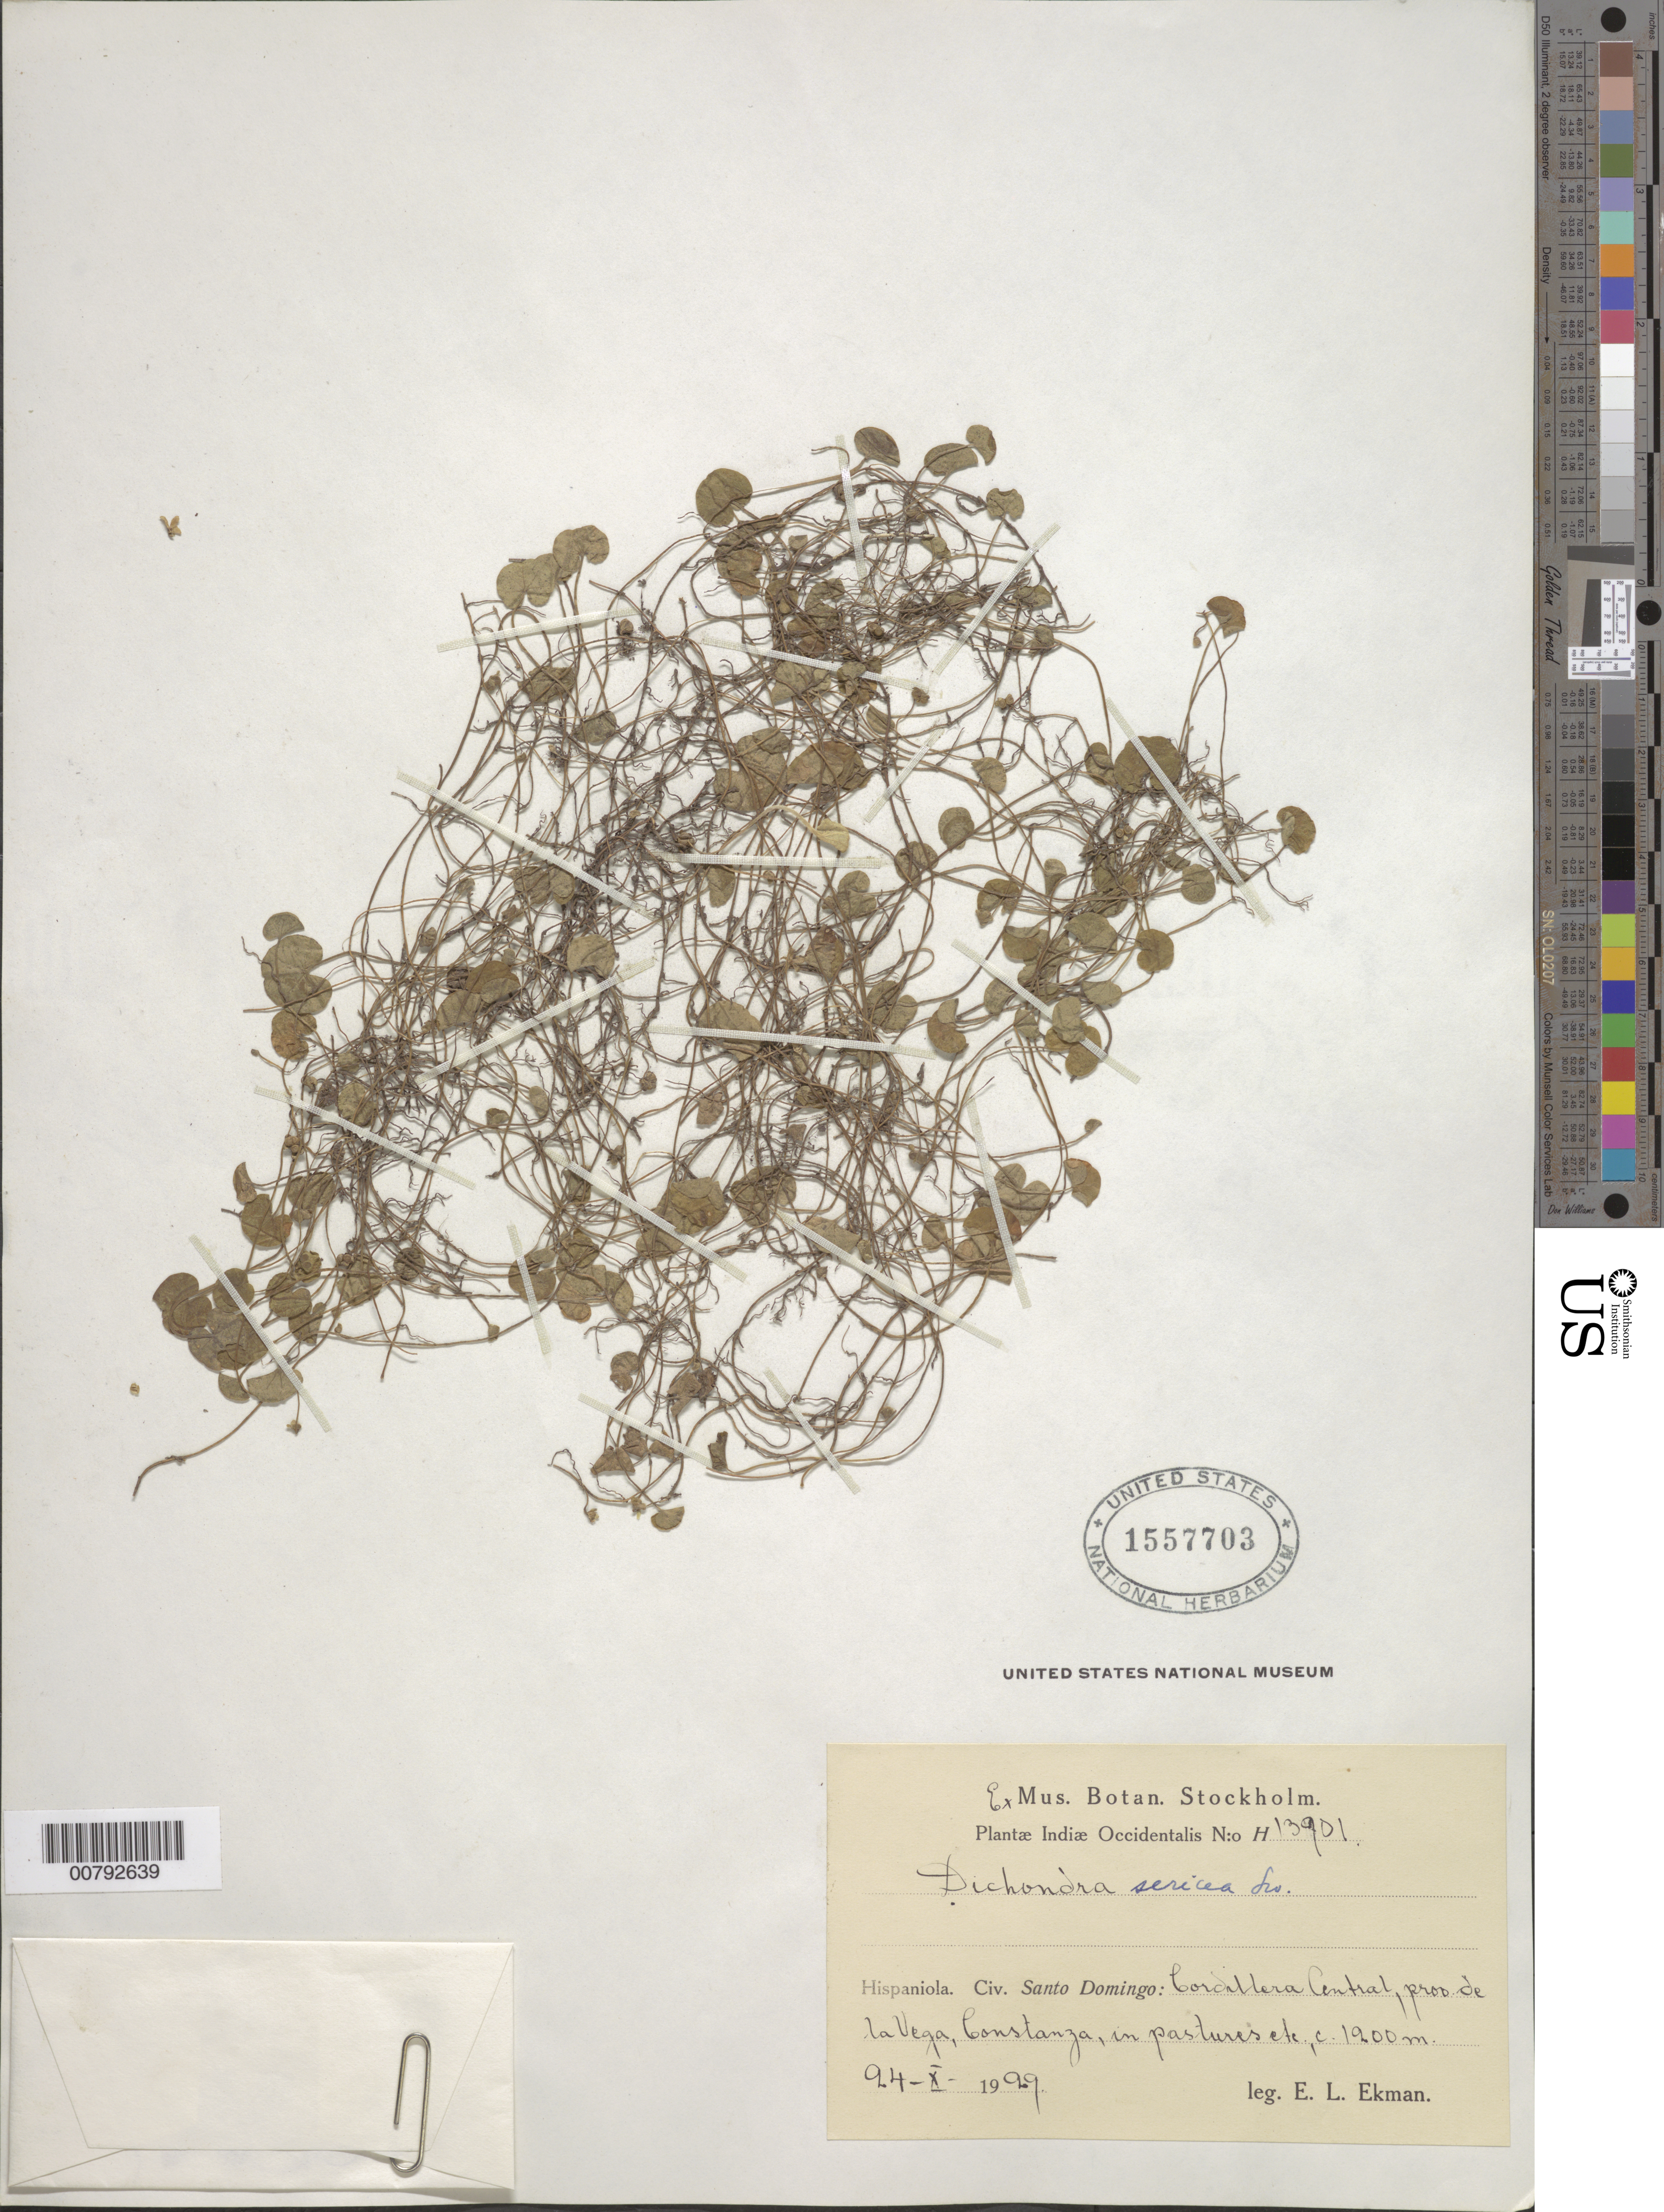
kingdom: Plantae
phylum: Tracheophyta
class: Magnoliopsida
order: Solanales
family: Convolvulaceae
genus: Dichondra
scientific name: Dichondra sericea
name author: Sw.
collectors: E. L. Ekman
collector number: H 13901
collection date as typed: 24 Oct 1929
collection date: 1929-10-24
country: Dominican Republic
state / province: La Vega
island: Hispaniola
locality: Cordillera Central, Constanza.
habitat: In pastures.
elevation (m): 1200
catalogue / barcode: US 1557703